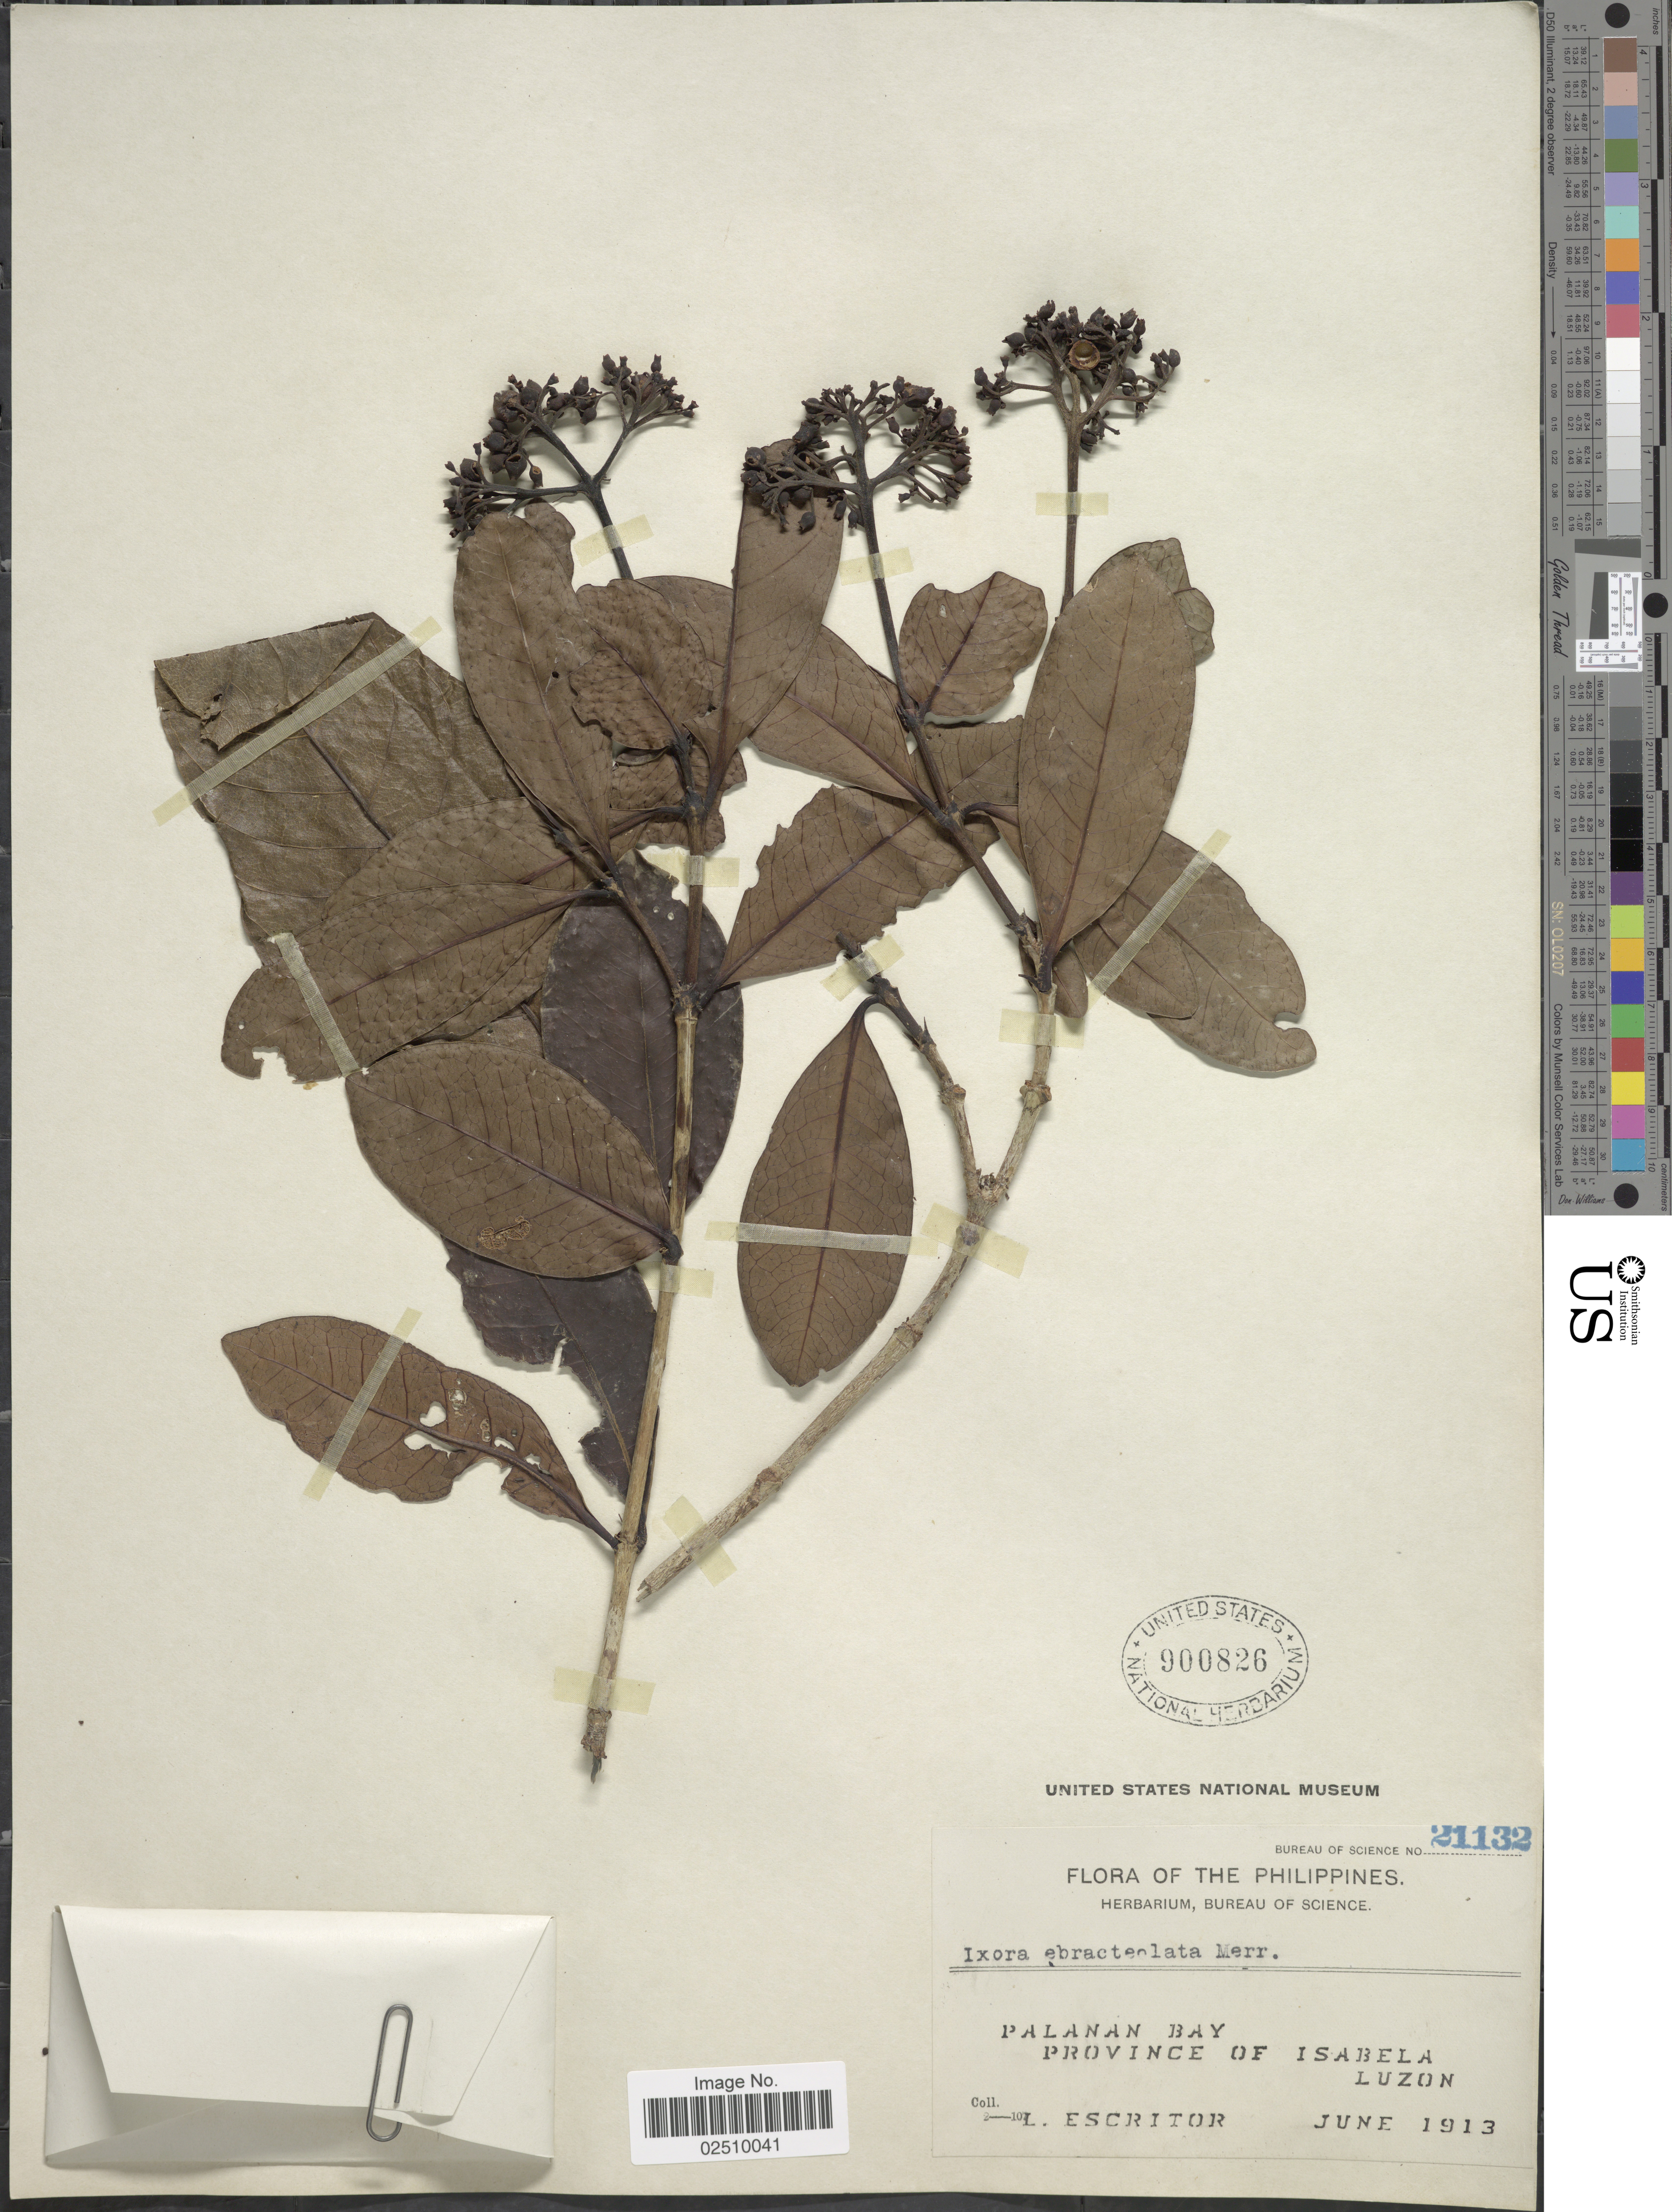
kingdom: Plantae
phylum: Tracheophyta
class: Magnoliopsida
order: Gentianales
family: Rubiaceae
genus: Ixora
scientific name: Ixora ebracteolata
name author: Merr.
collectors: L. Escritor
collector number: Bureau of Science 21132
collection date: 1913-06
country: Philippines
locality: Palanan Bay, Province of Isabela, Luzon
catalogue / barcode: US 900826